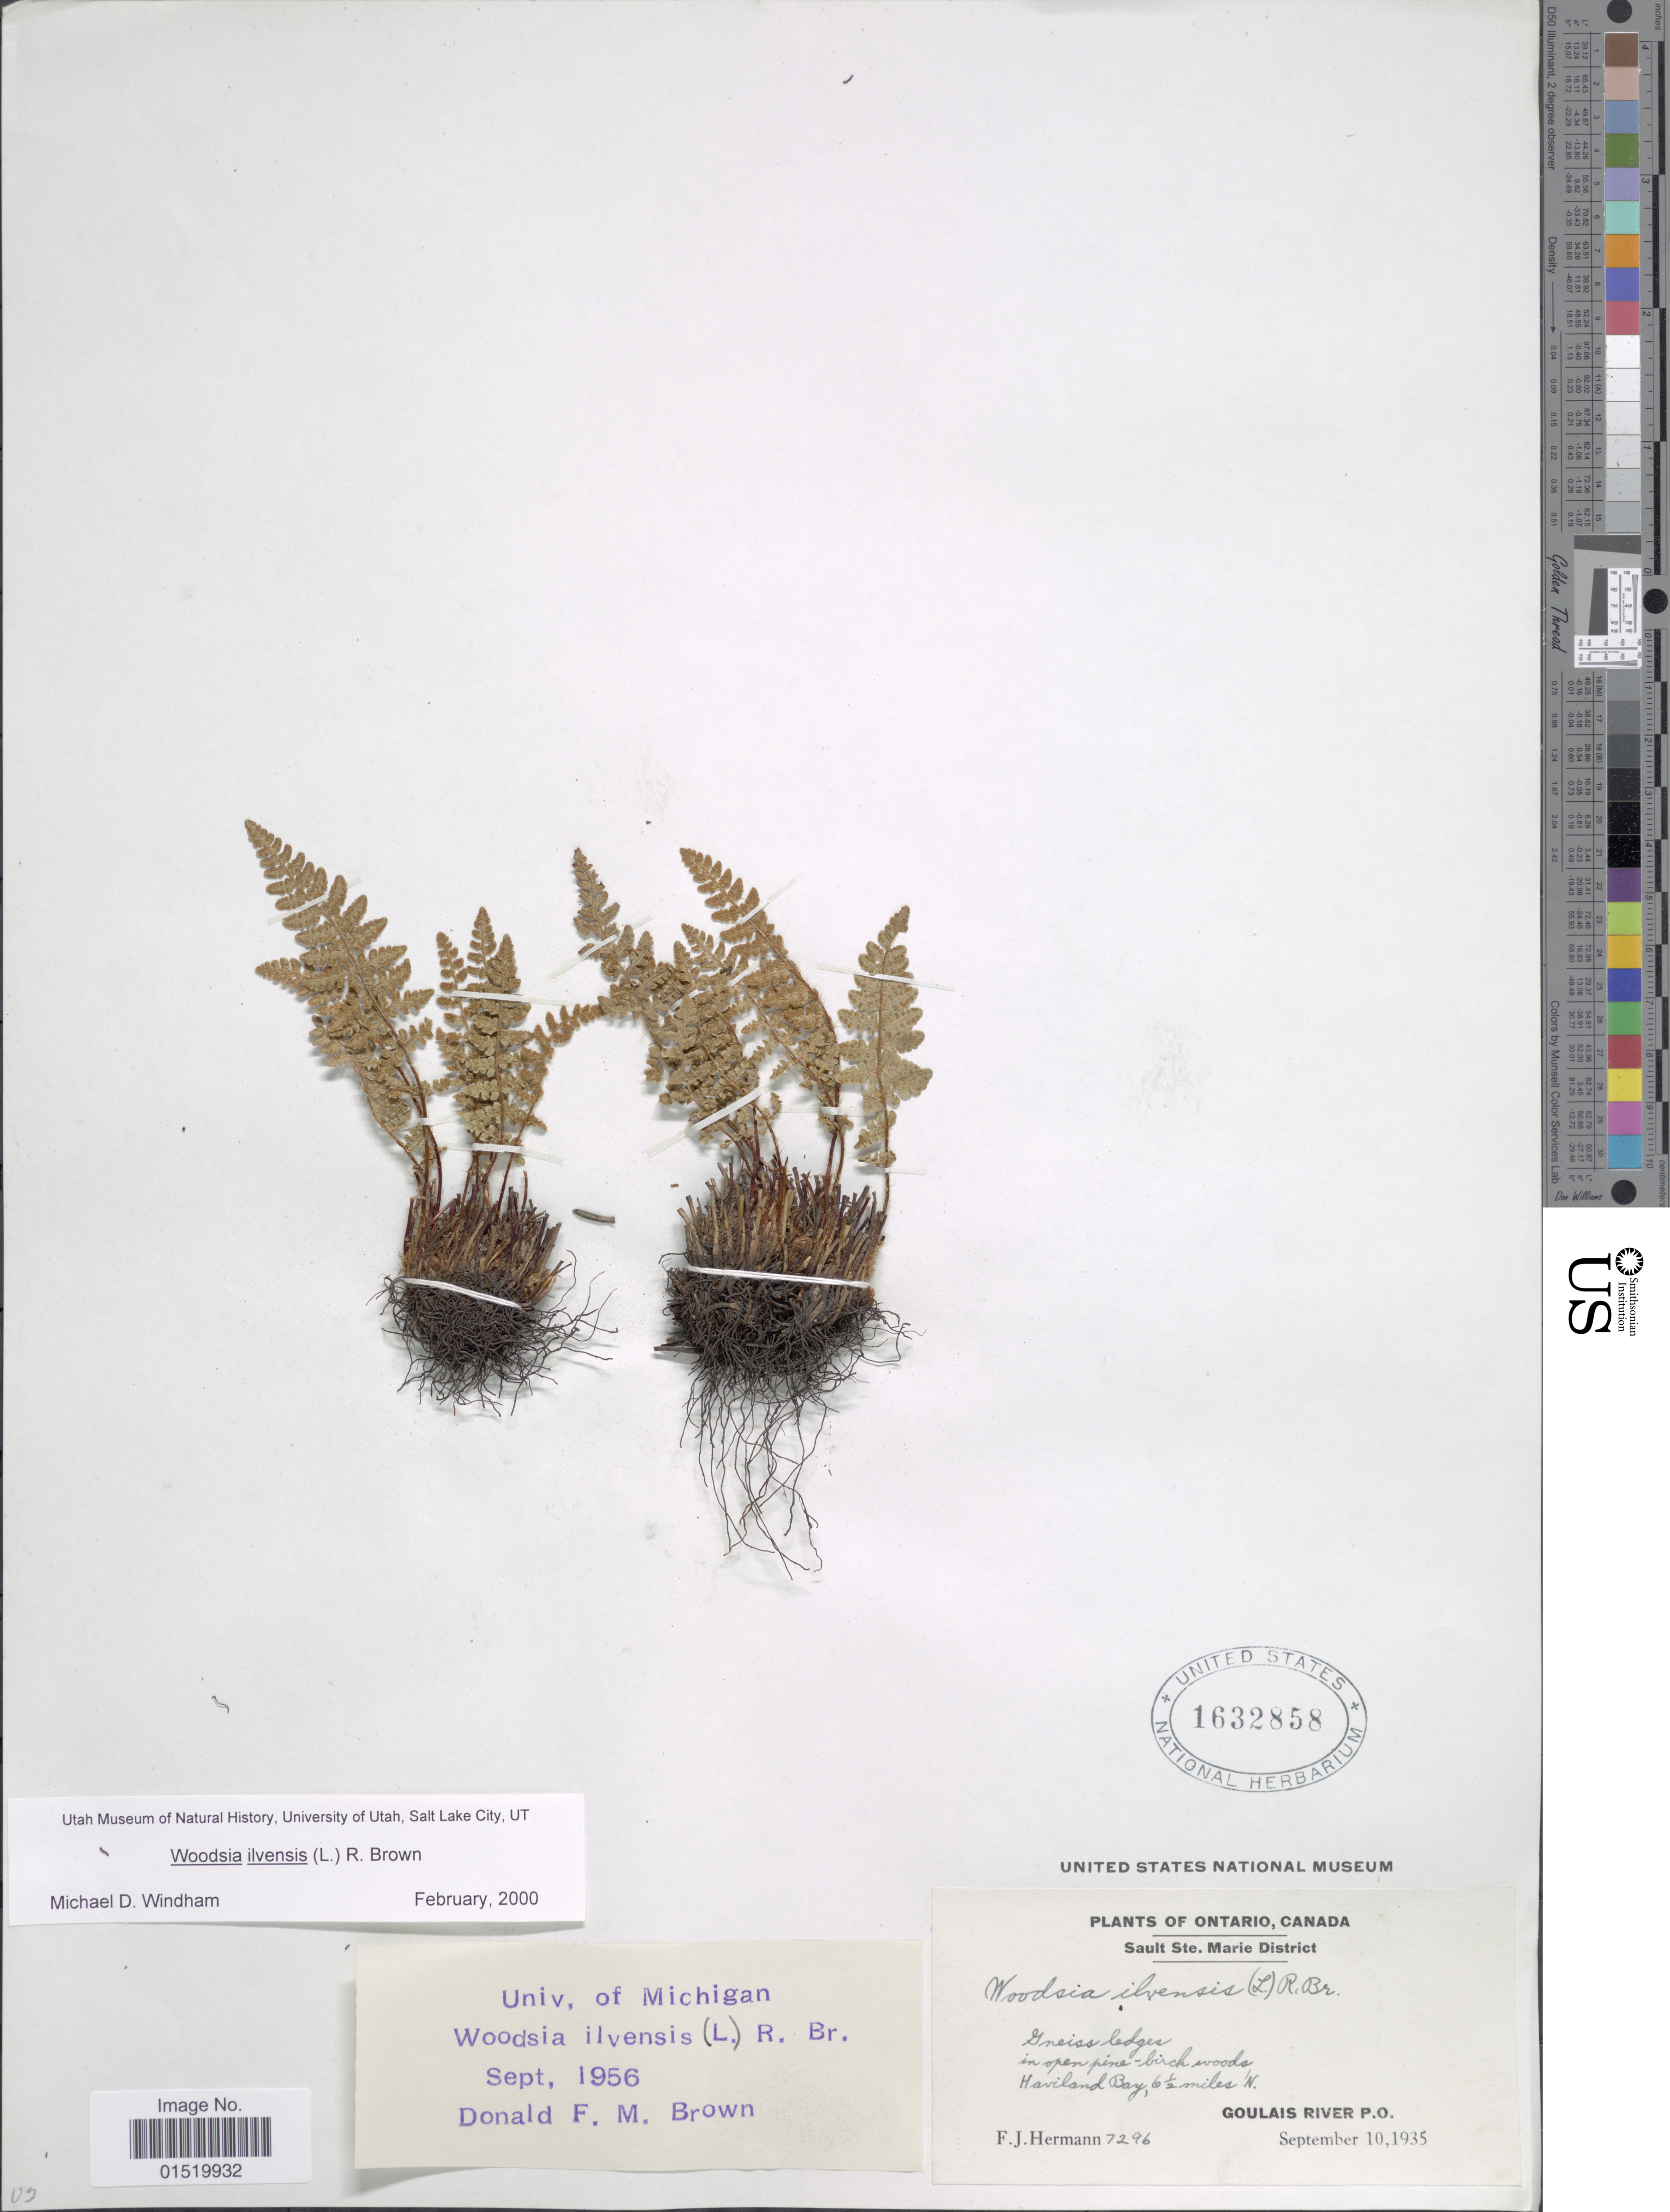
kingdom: Plantae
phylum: Tracheophyta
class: Polypodiopsida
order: Polypodiales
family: Woodsiaceae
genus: Woodsia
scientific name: Woodsia ilvensis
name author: (L.) R. Br.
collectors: F. J. Hermann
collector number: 7296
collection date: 1935-09-10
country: Canada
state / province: Ontario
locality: Sault Ste. Marie District. Gneiss ledges in open pine-birch woods, Haviland Bay, 6½ miles N. Goulais River P.O.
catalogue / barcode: US 1632858